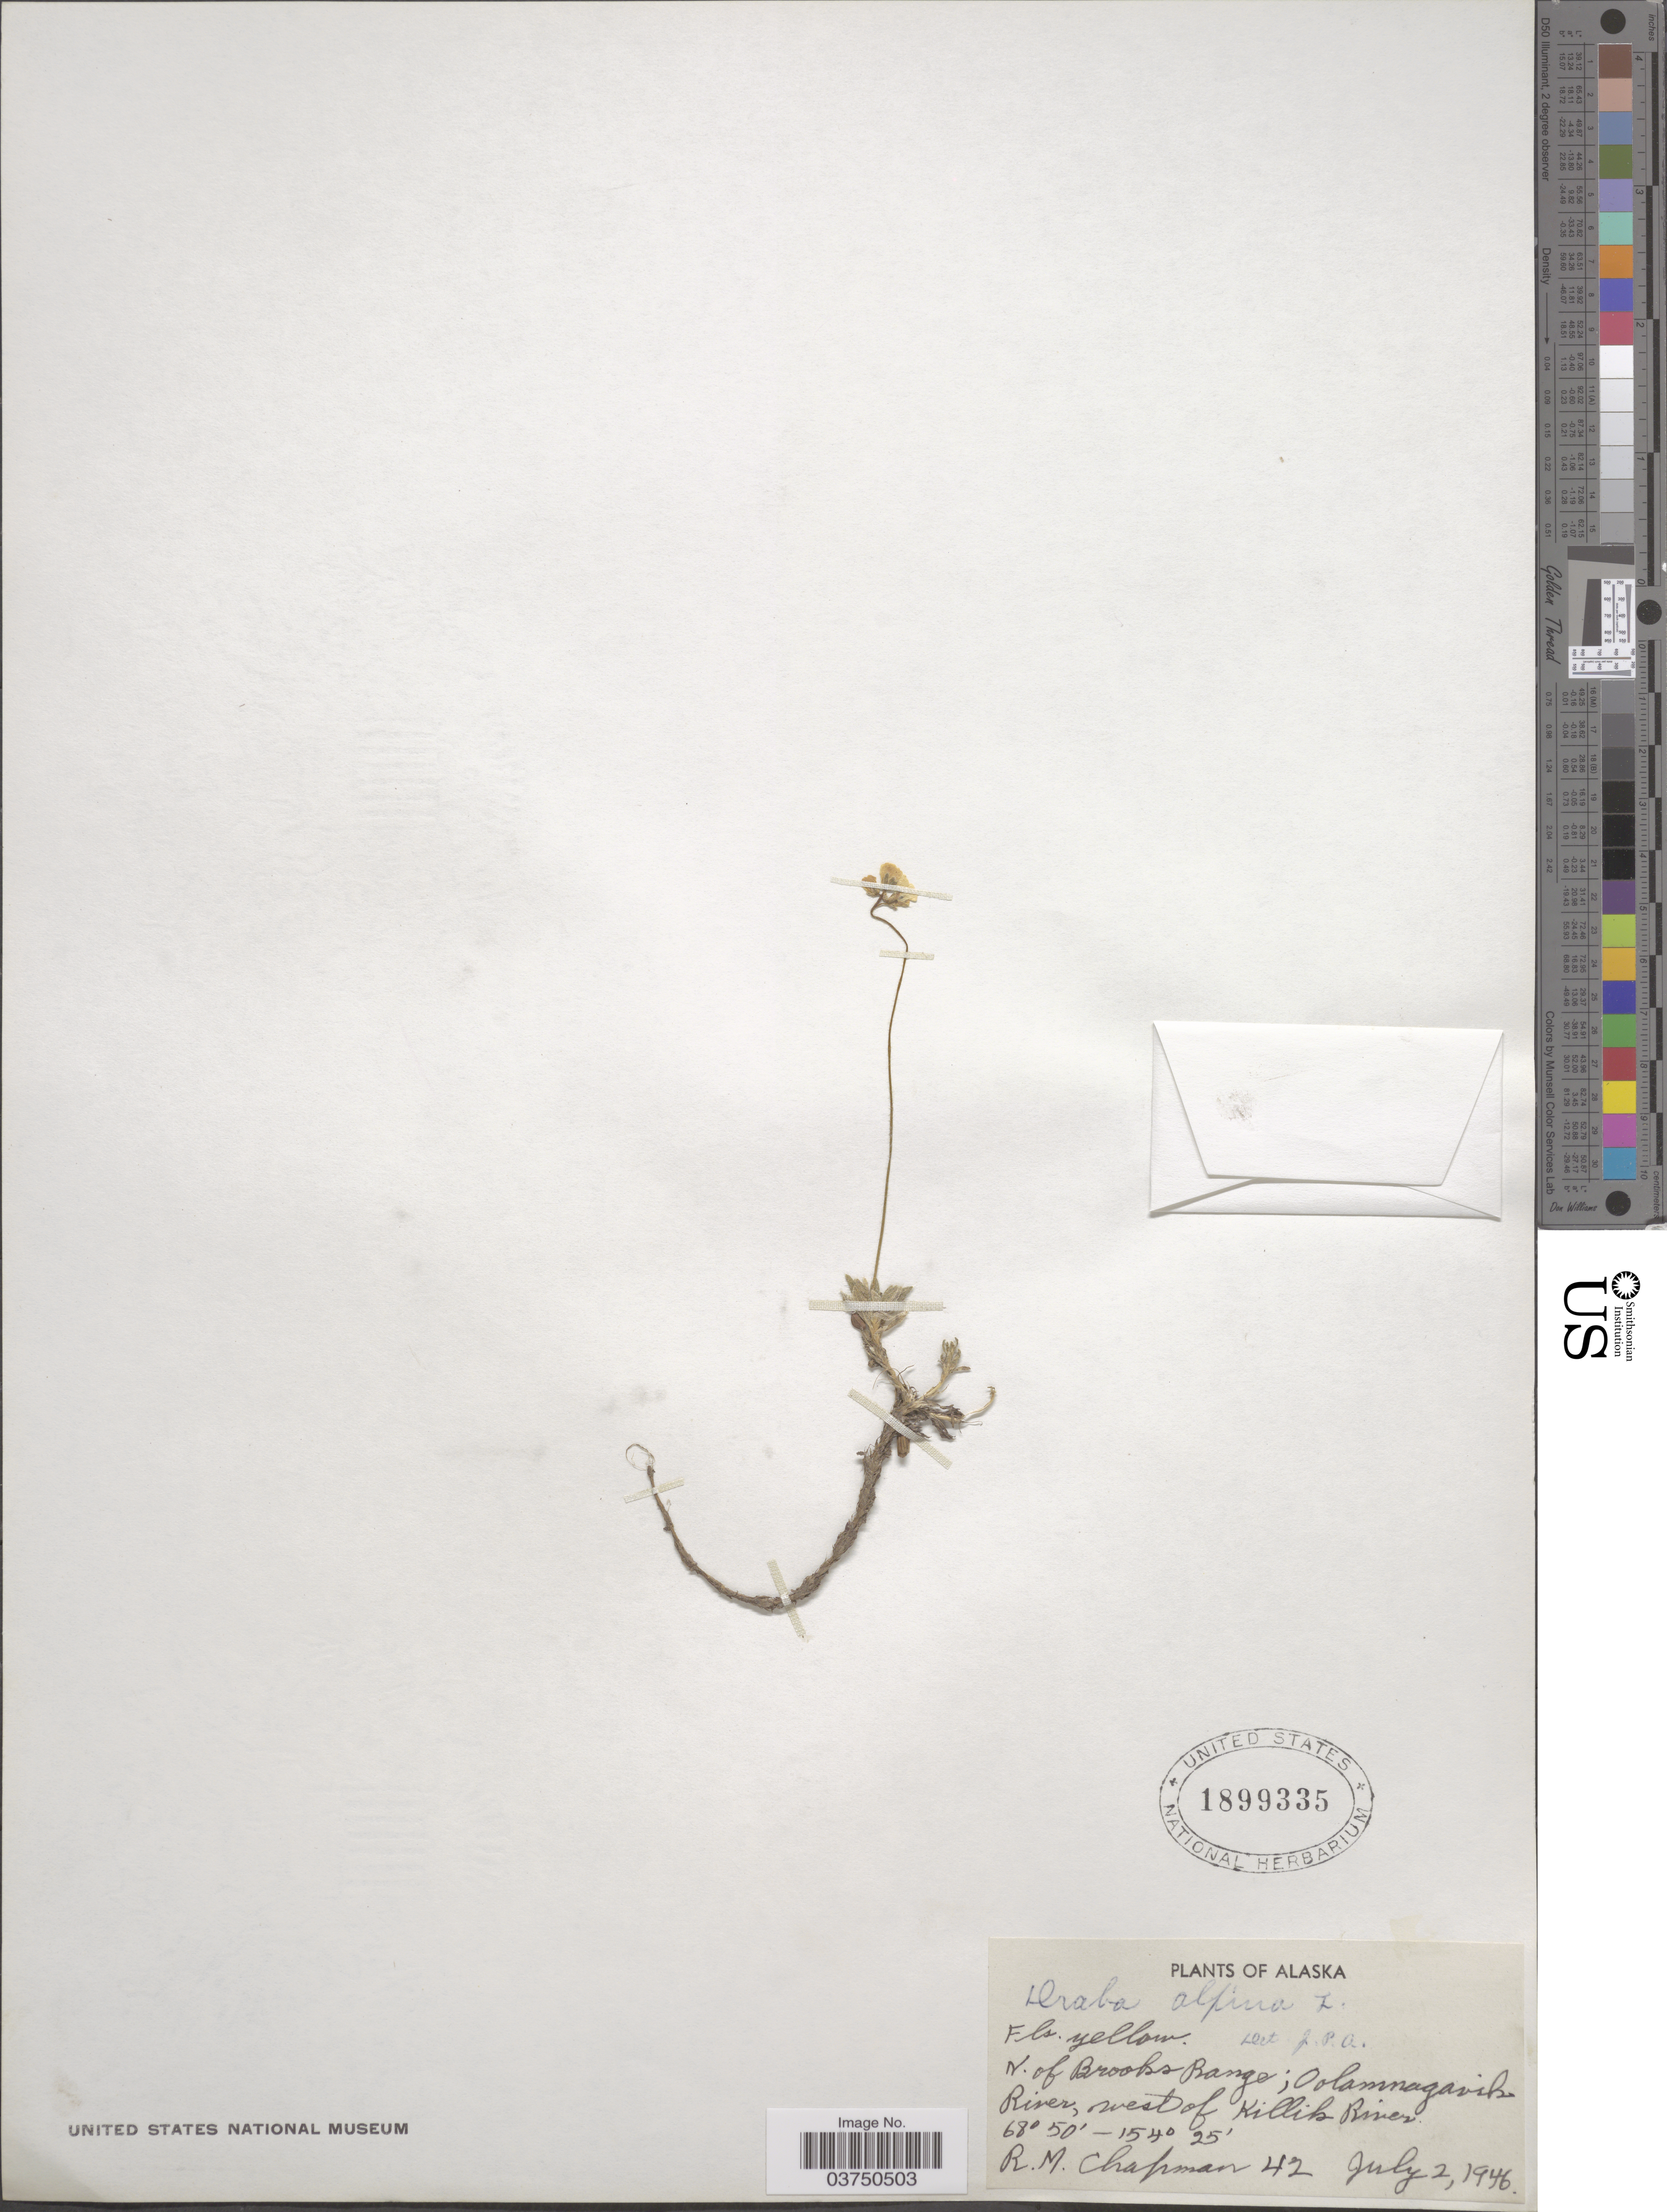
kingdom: Plantae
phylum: Tracheophyta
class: Magnoliopsida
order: Brassicales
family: Brassicaceae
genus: Draba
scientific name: Draba alpina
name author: L.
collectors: R. M. Chapman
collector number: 42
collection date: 1946-07-02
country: United States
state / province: Alaska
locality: N. of Brooks Range: Oolamnagavik River, west of Killik River.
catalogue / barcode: US 18993354